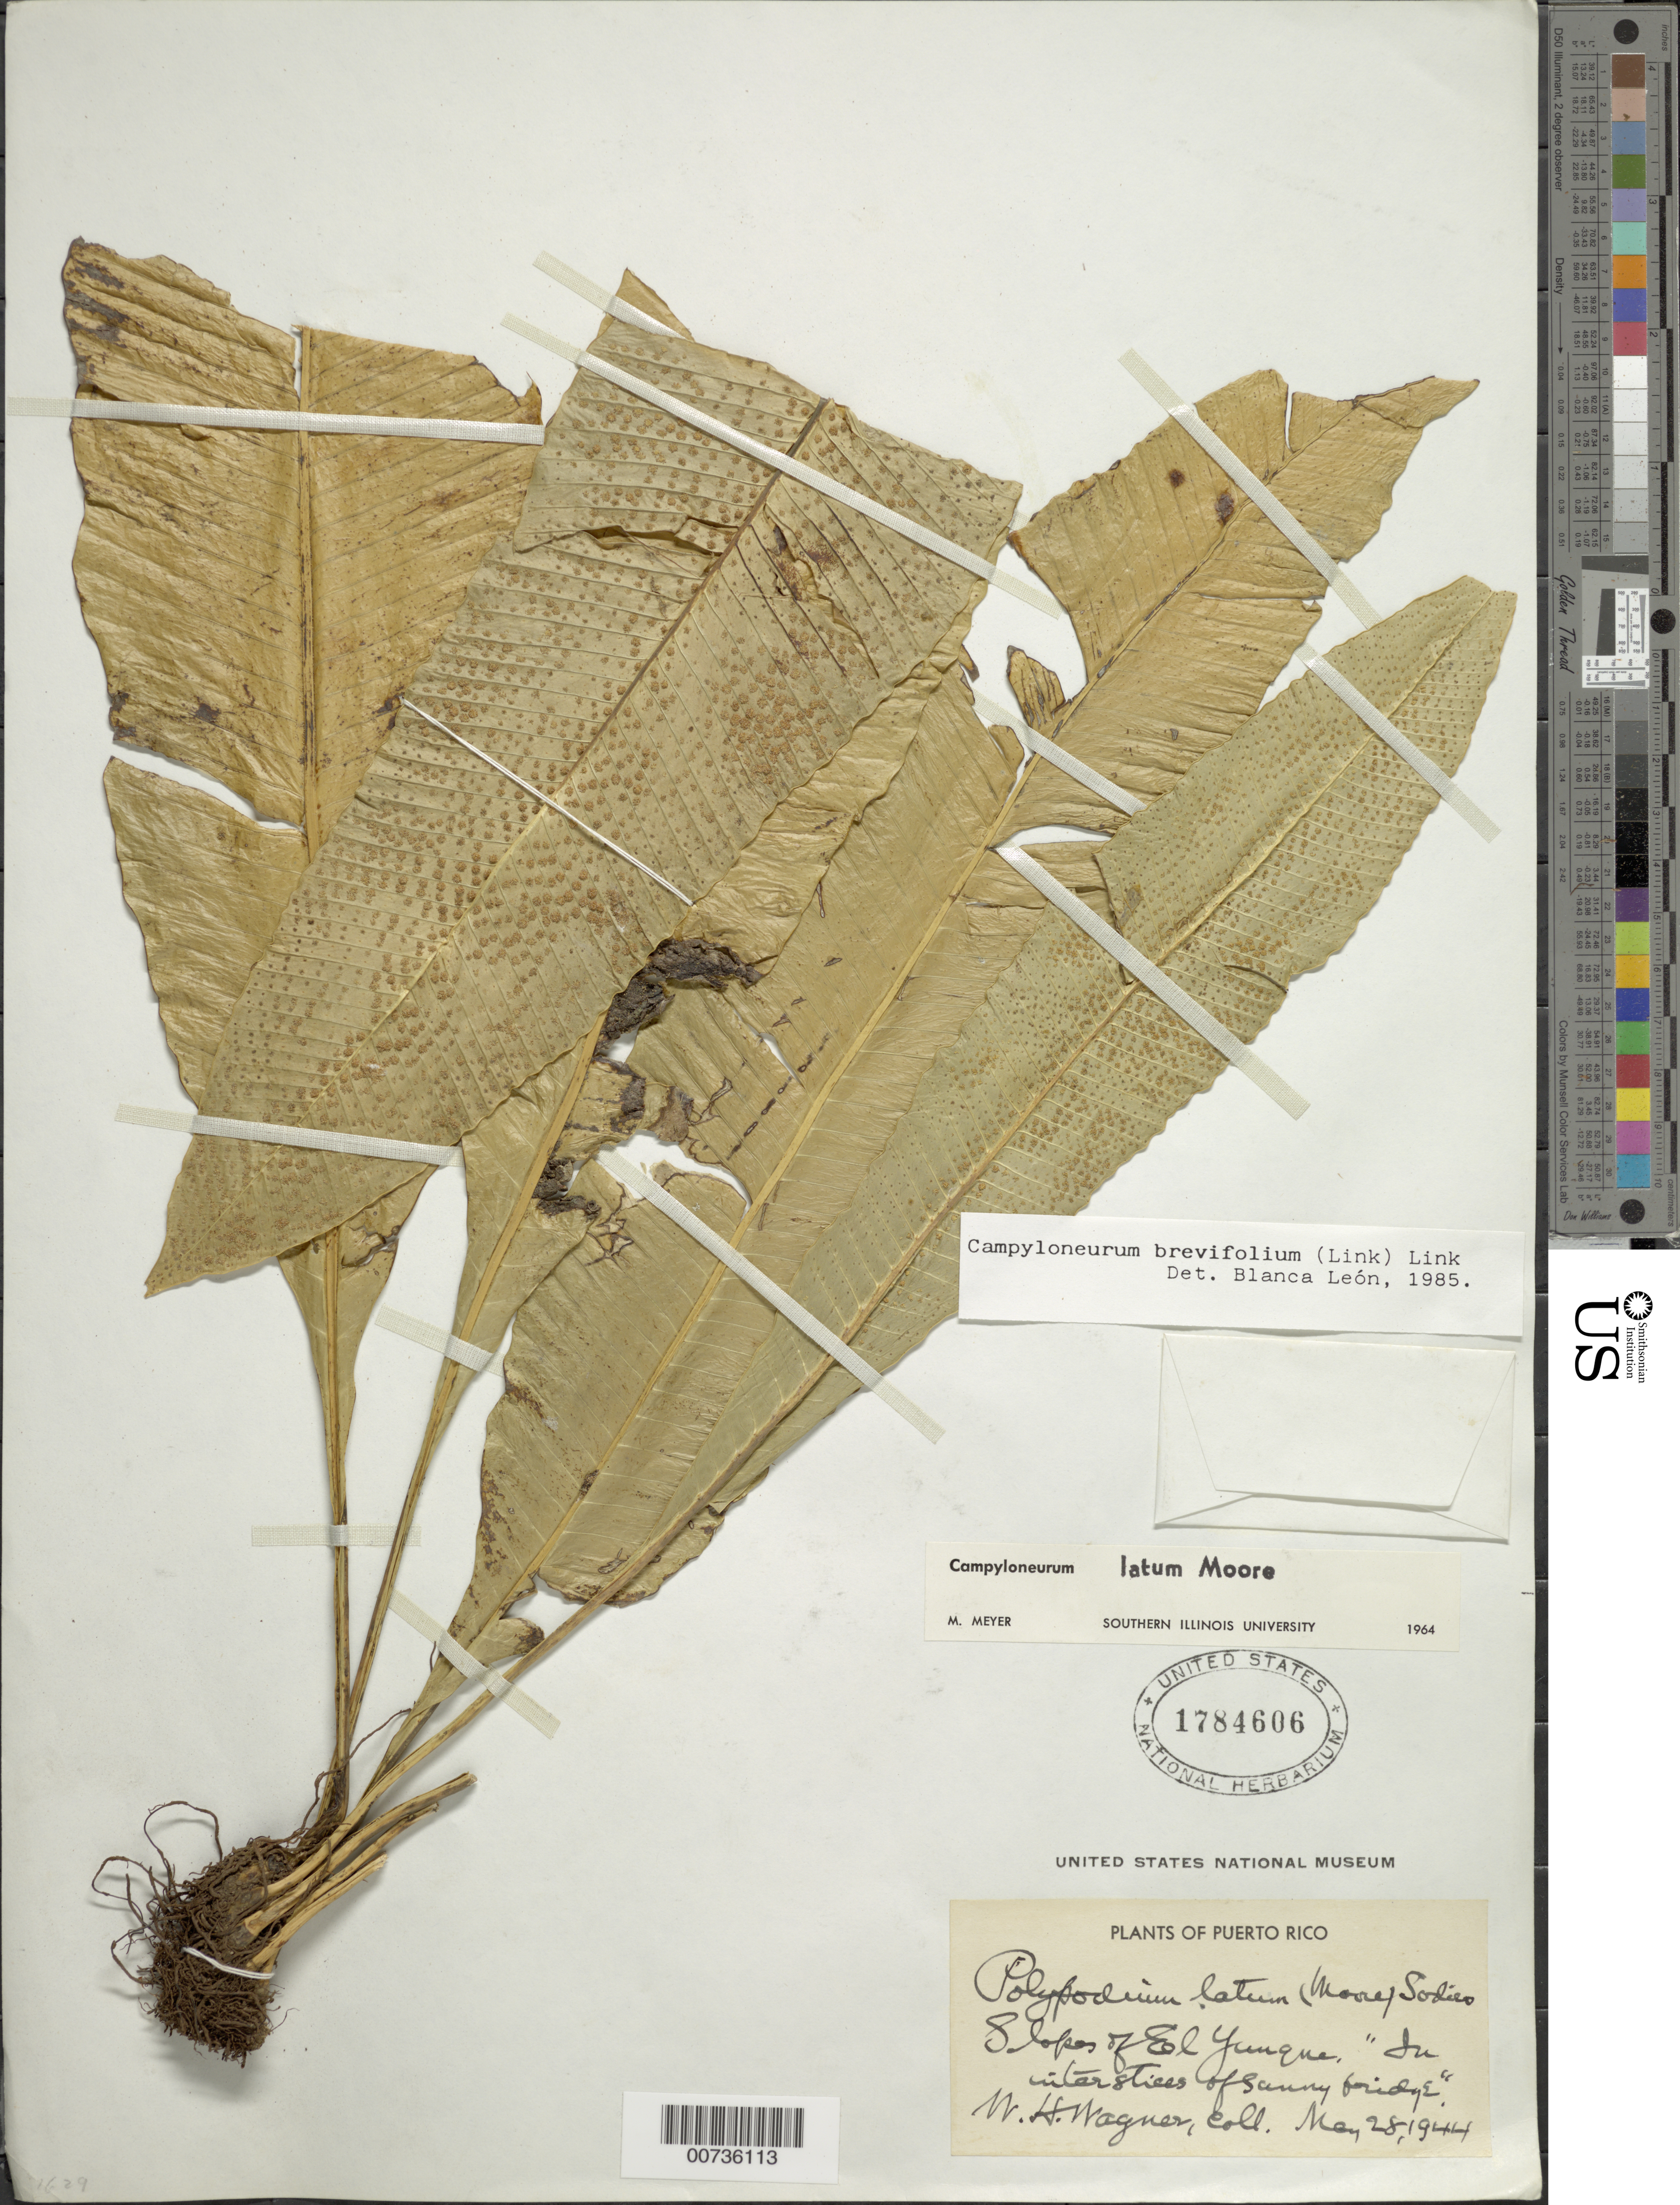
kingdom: Plantae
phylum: Tracheophyta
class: Polypodiopsida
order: Polypodiales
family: Polypodiaceae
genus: Campyloneurum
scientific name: Campyloneurum latum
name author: T. Moore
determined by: Meyer, M.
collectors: W. H. Wagner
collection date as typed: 28 May 1944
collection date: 1944-05-28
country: Puerto Rico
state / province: Río Grande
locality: Slopes of El Yunque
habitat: In interstices of sunny bridge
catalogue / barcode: US 1784606